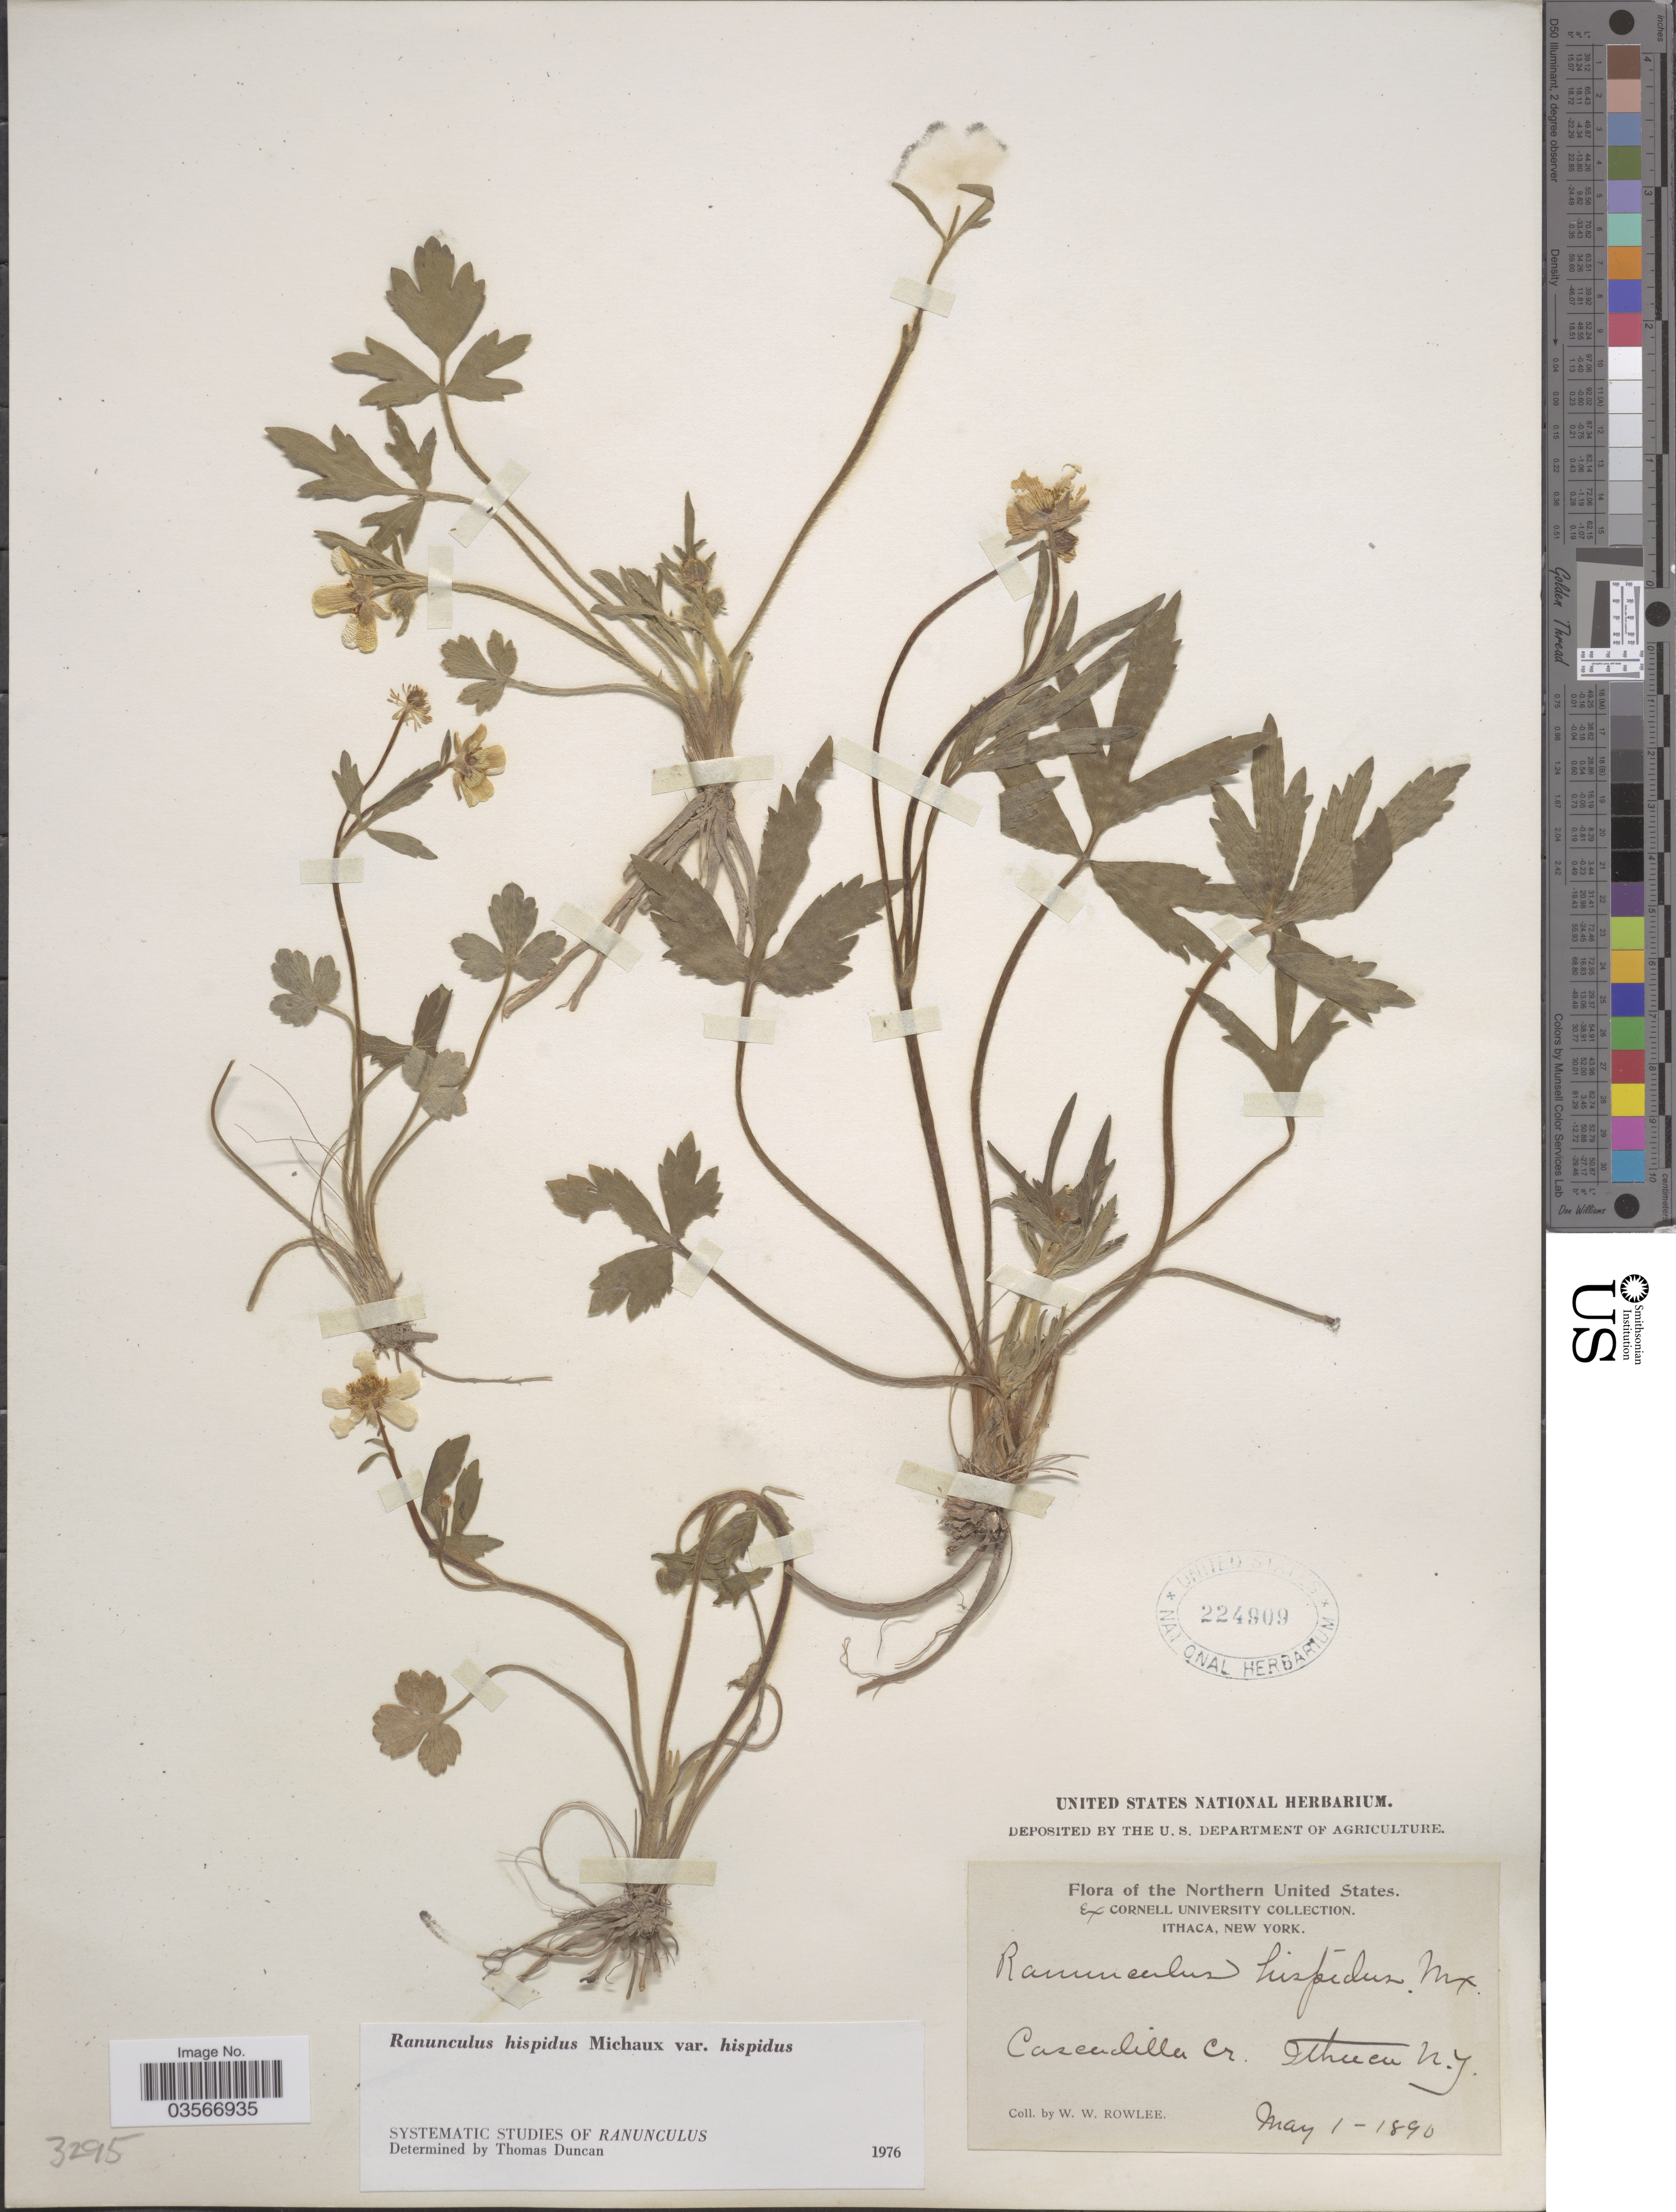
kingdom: Plantae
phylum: Tracheophyta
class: Magnoliopsida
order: Ranunculales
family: Ranunculaceae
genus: Ranunculus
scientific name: Ranunculus hispidus var. hispidus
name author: Michx.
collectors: W. W. Rowlee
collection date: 1890-05-01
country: United States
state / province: New York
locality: The Northern United States. Cascadilla Cr. Ithaca.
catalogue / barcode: US 224909